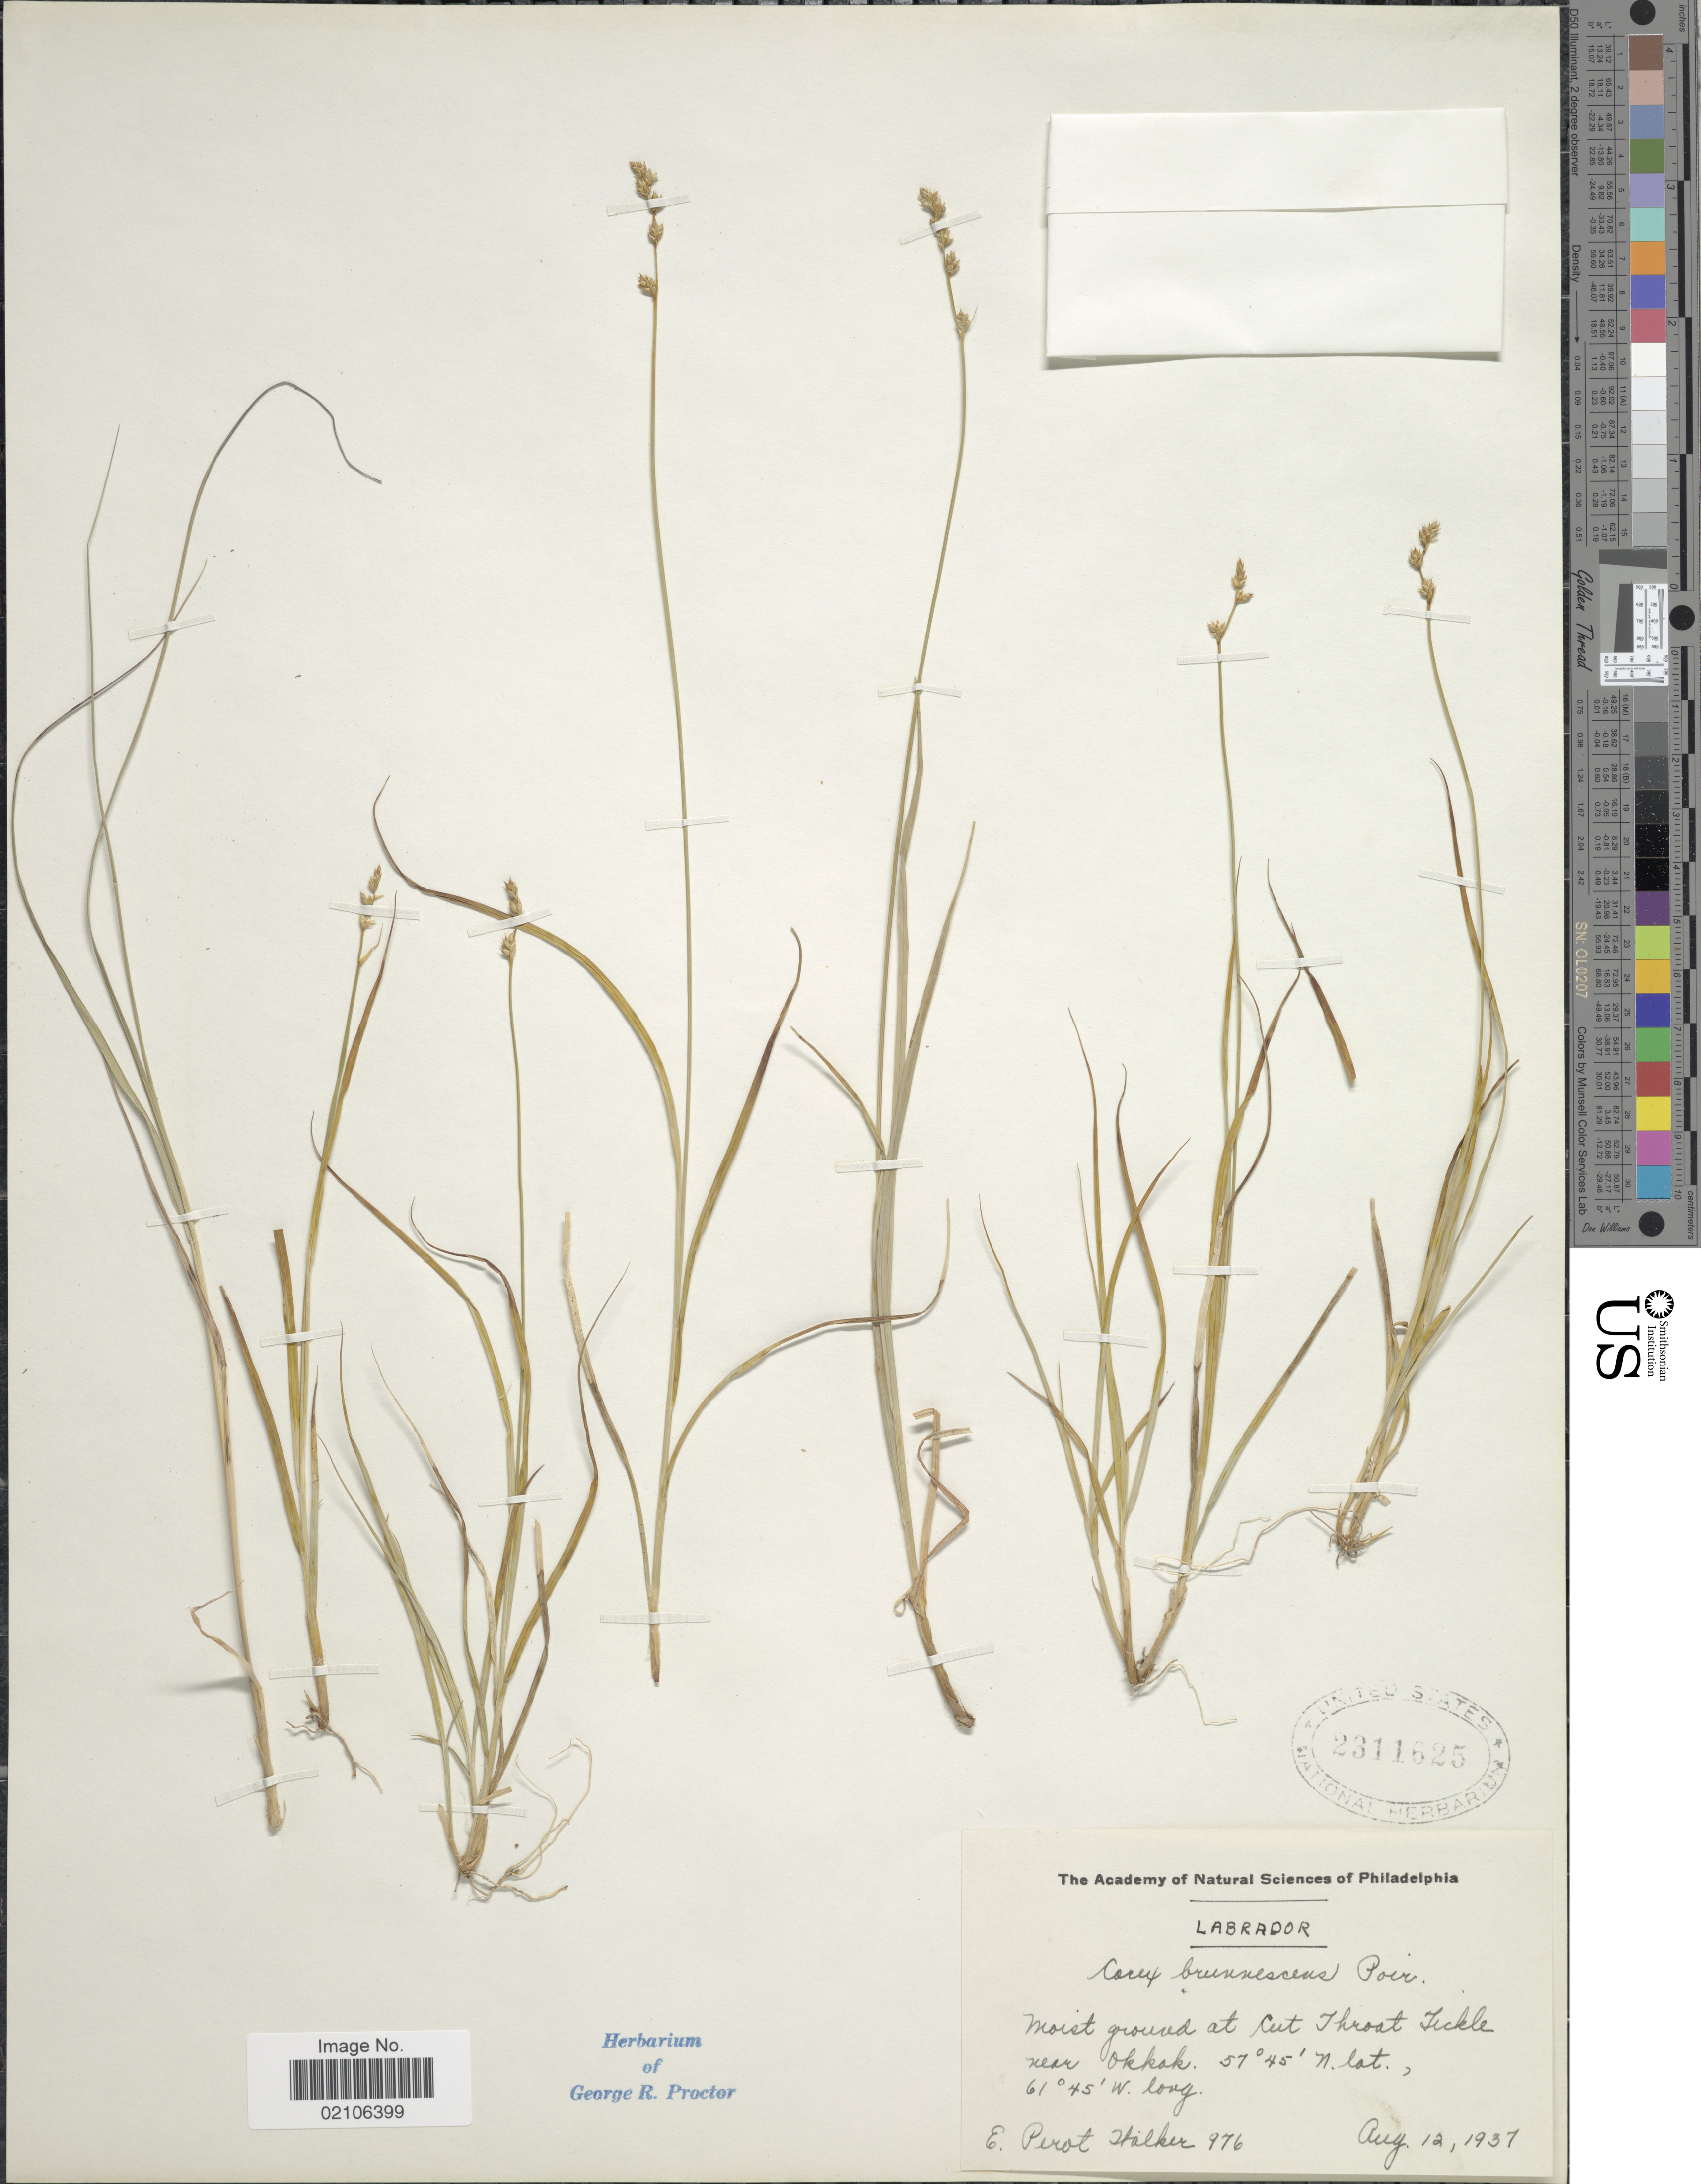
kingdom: Plantae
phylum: Tracheophyta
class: Liliopsida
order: Poales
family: Cyperaceae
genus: Carex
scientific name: Carex brunnescens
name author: (Pers.) Poir.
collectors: E. P. Walker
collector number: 976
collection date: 1937-08-12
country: Canada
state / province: Newfoundland and Labrador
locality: Labrador, Moist ground at Cut Throat Tickle near Okkak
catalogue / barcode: US 2311625